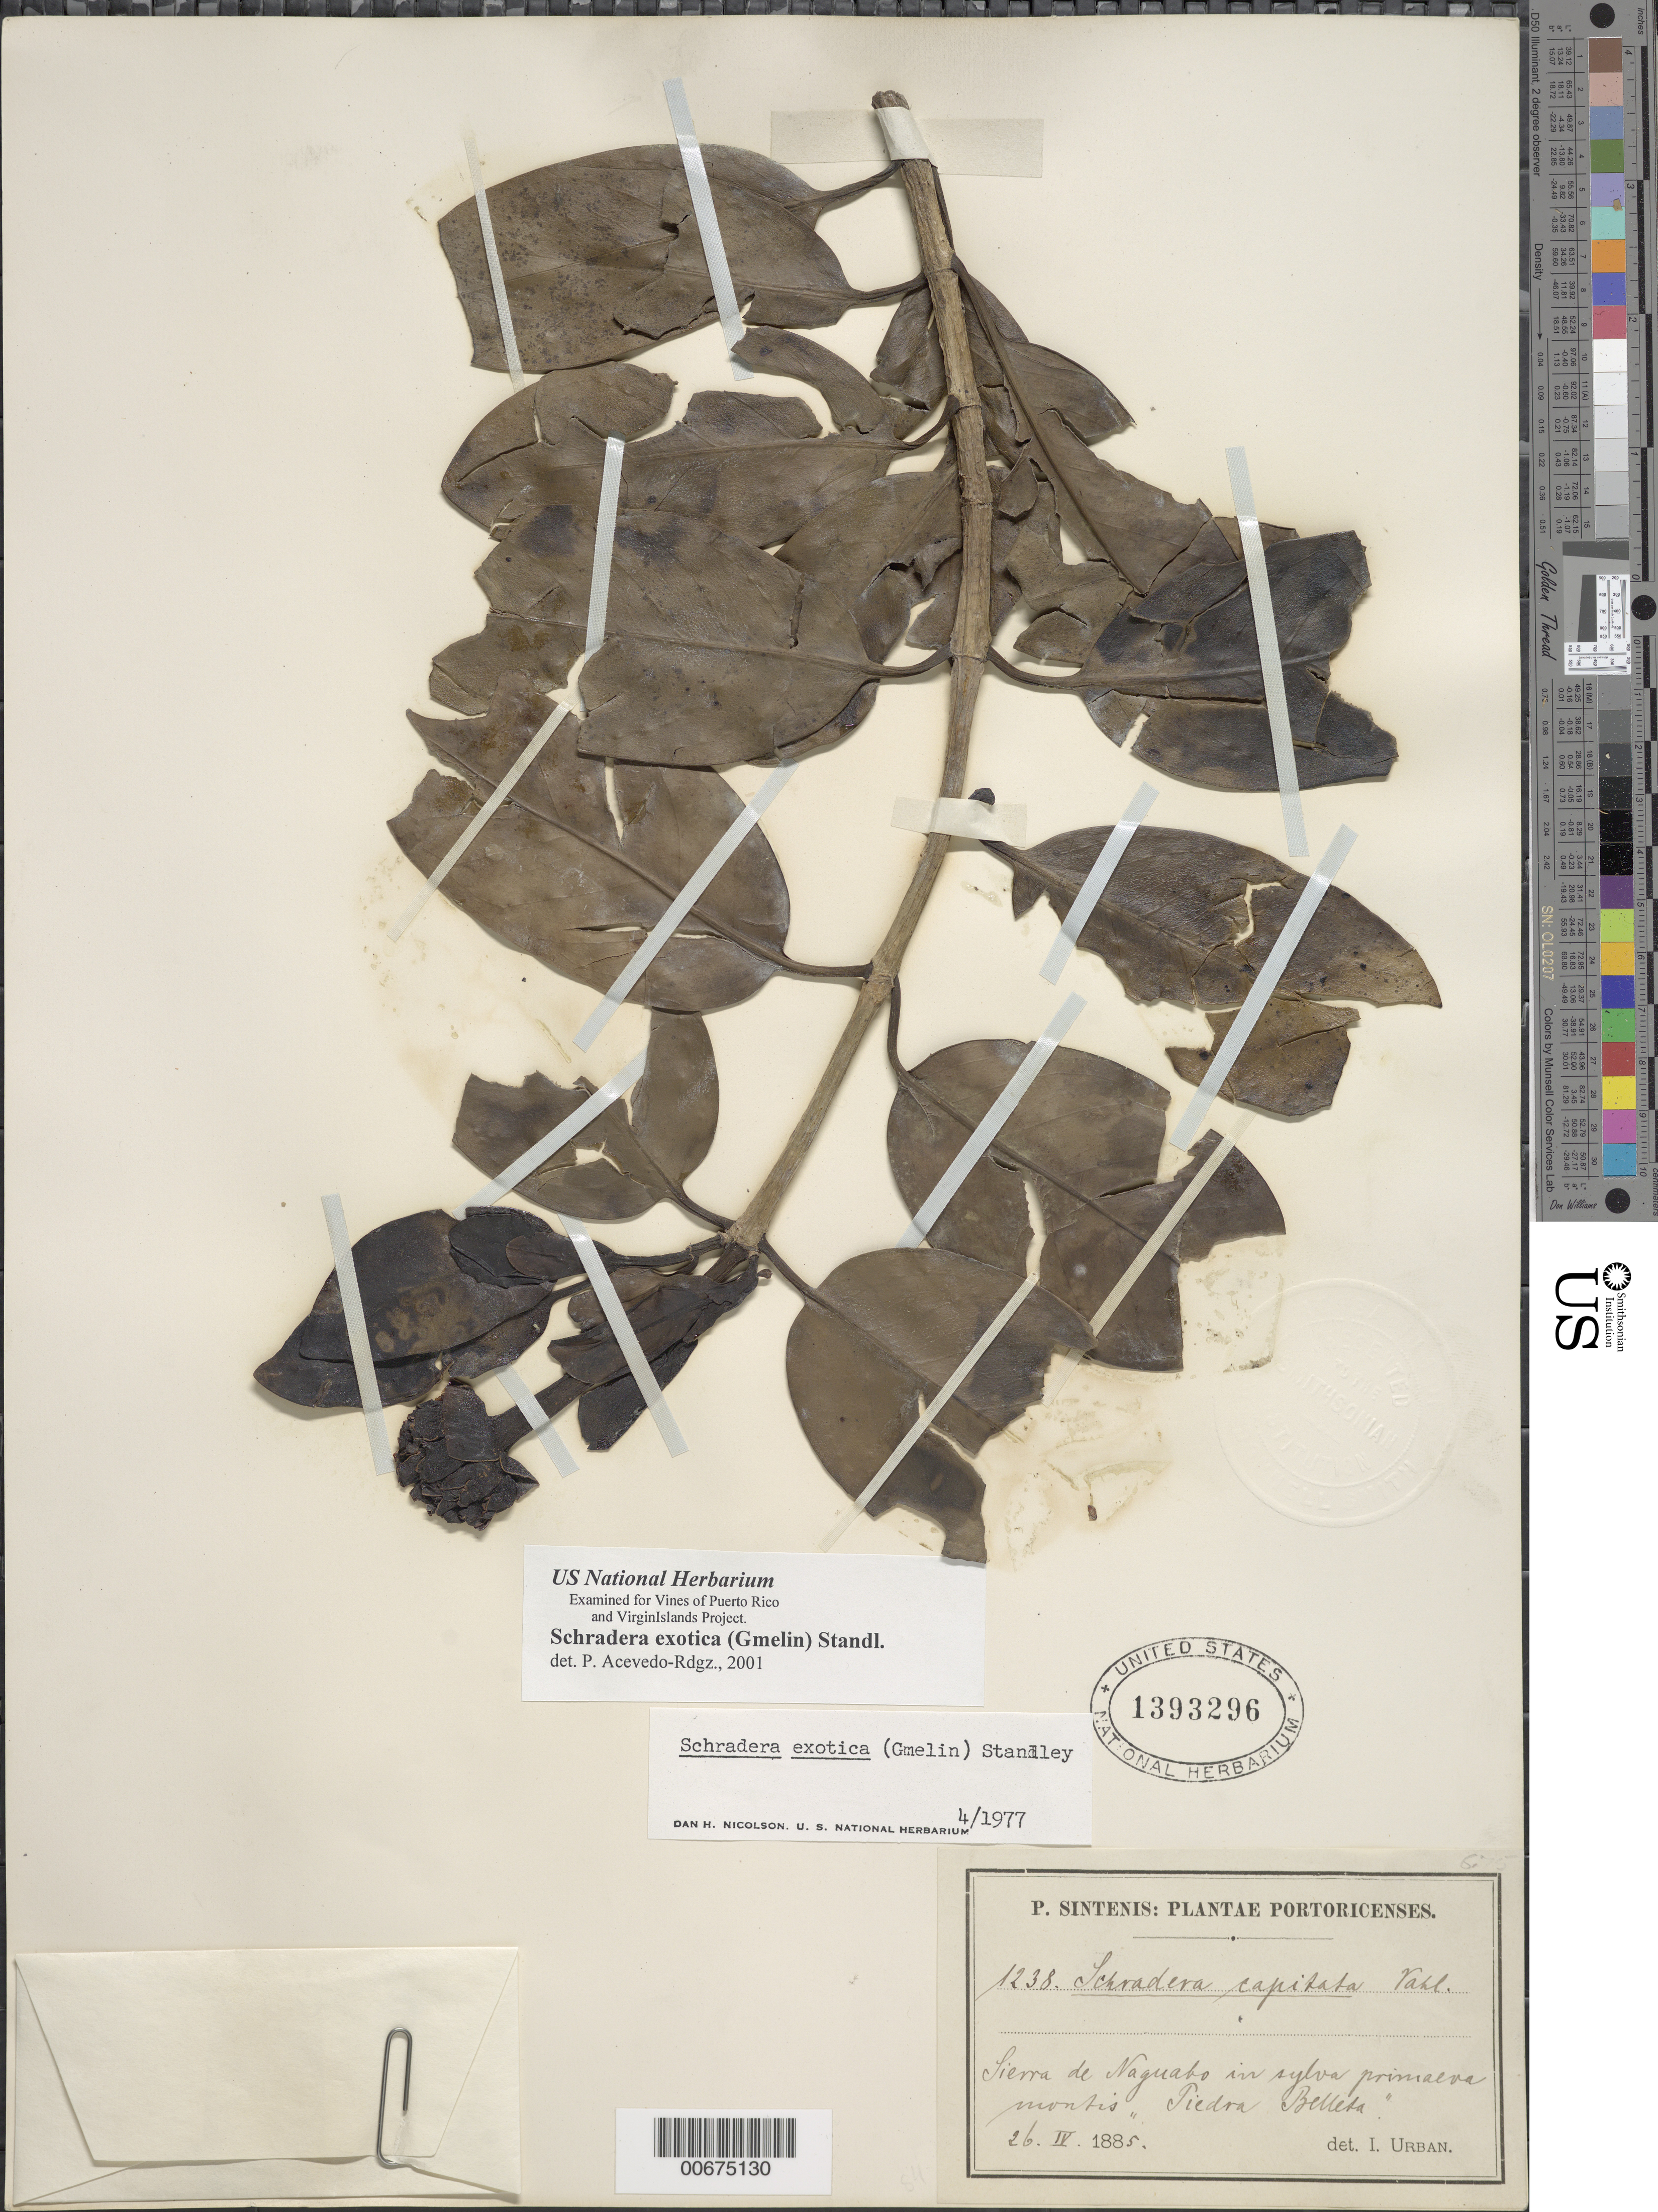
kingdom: Plantae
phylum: Tracheophyta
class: Magnoliopsida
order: Gentianales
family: Rubiaceae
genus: Schradera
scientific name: Schradera exotica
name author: (J.F. Gmel.) Standl.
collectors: P. Sintenis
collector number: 1238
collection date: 1885-04-26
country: Puerto Rico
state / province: Naguabo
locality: Sierra de Naguabo in sylva primaeva montis ,,Piedra Belleta'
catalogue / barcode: US 1393296